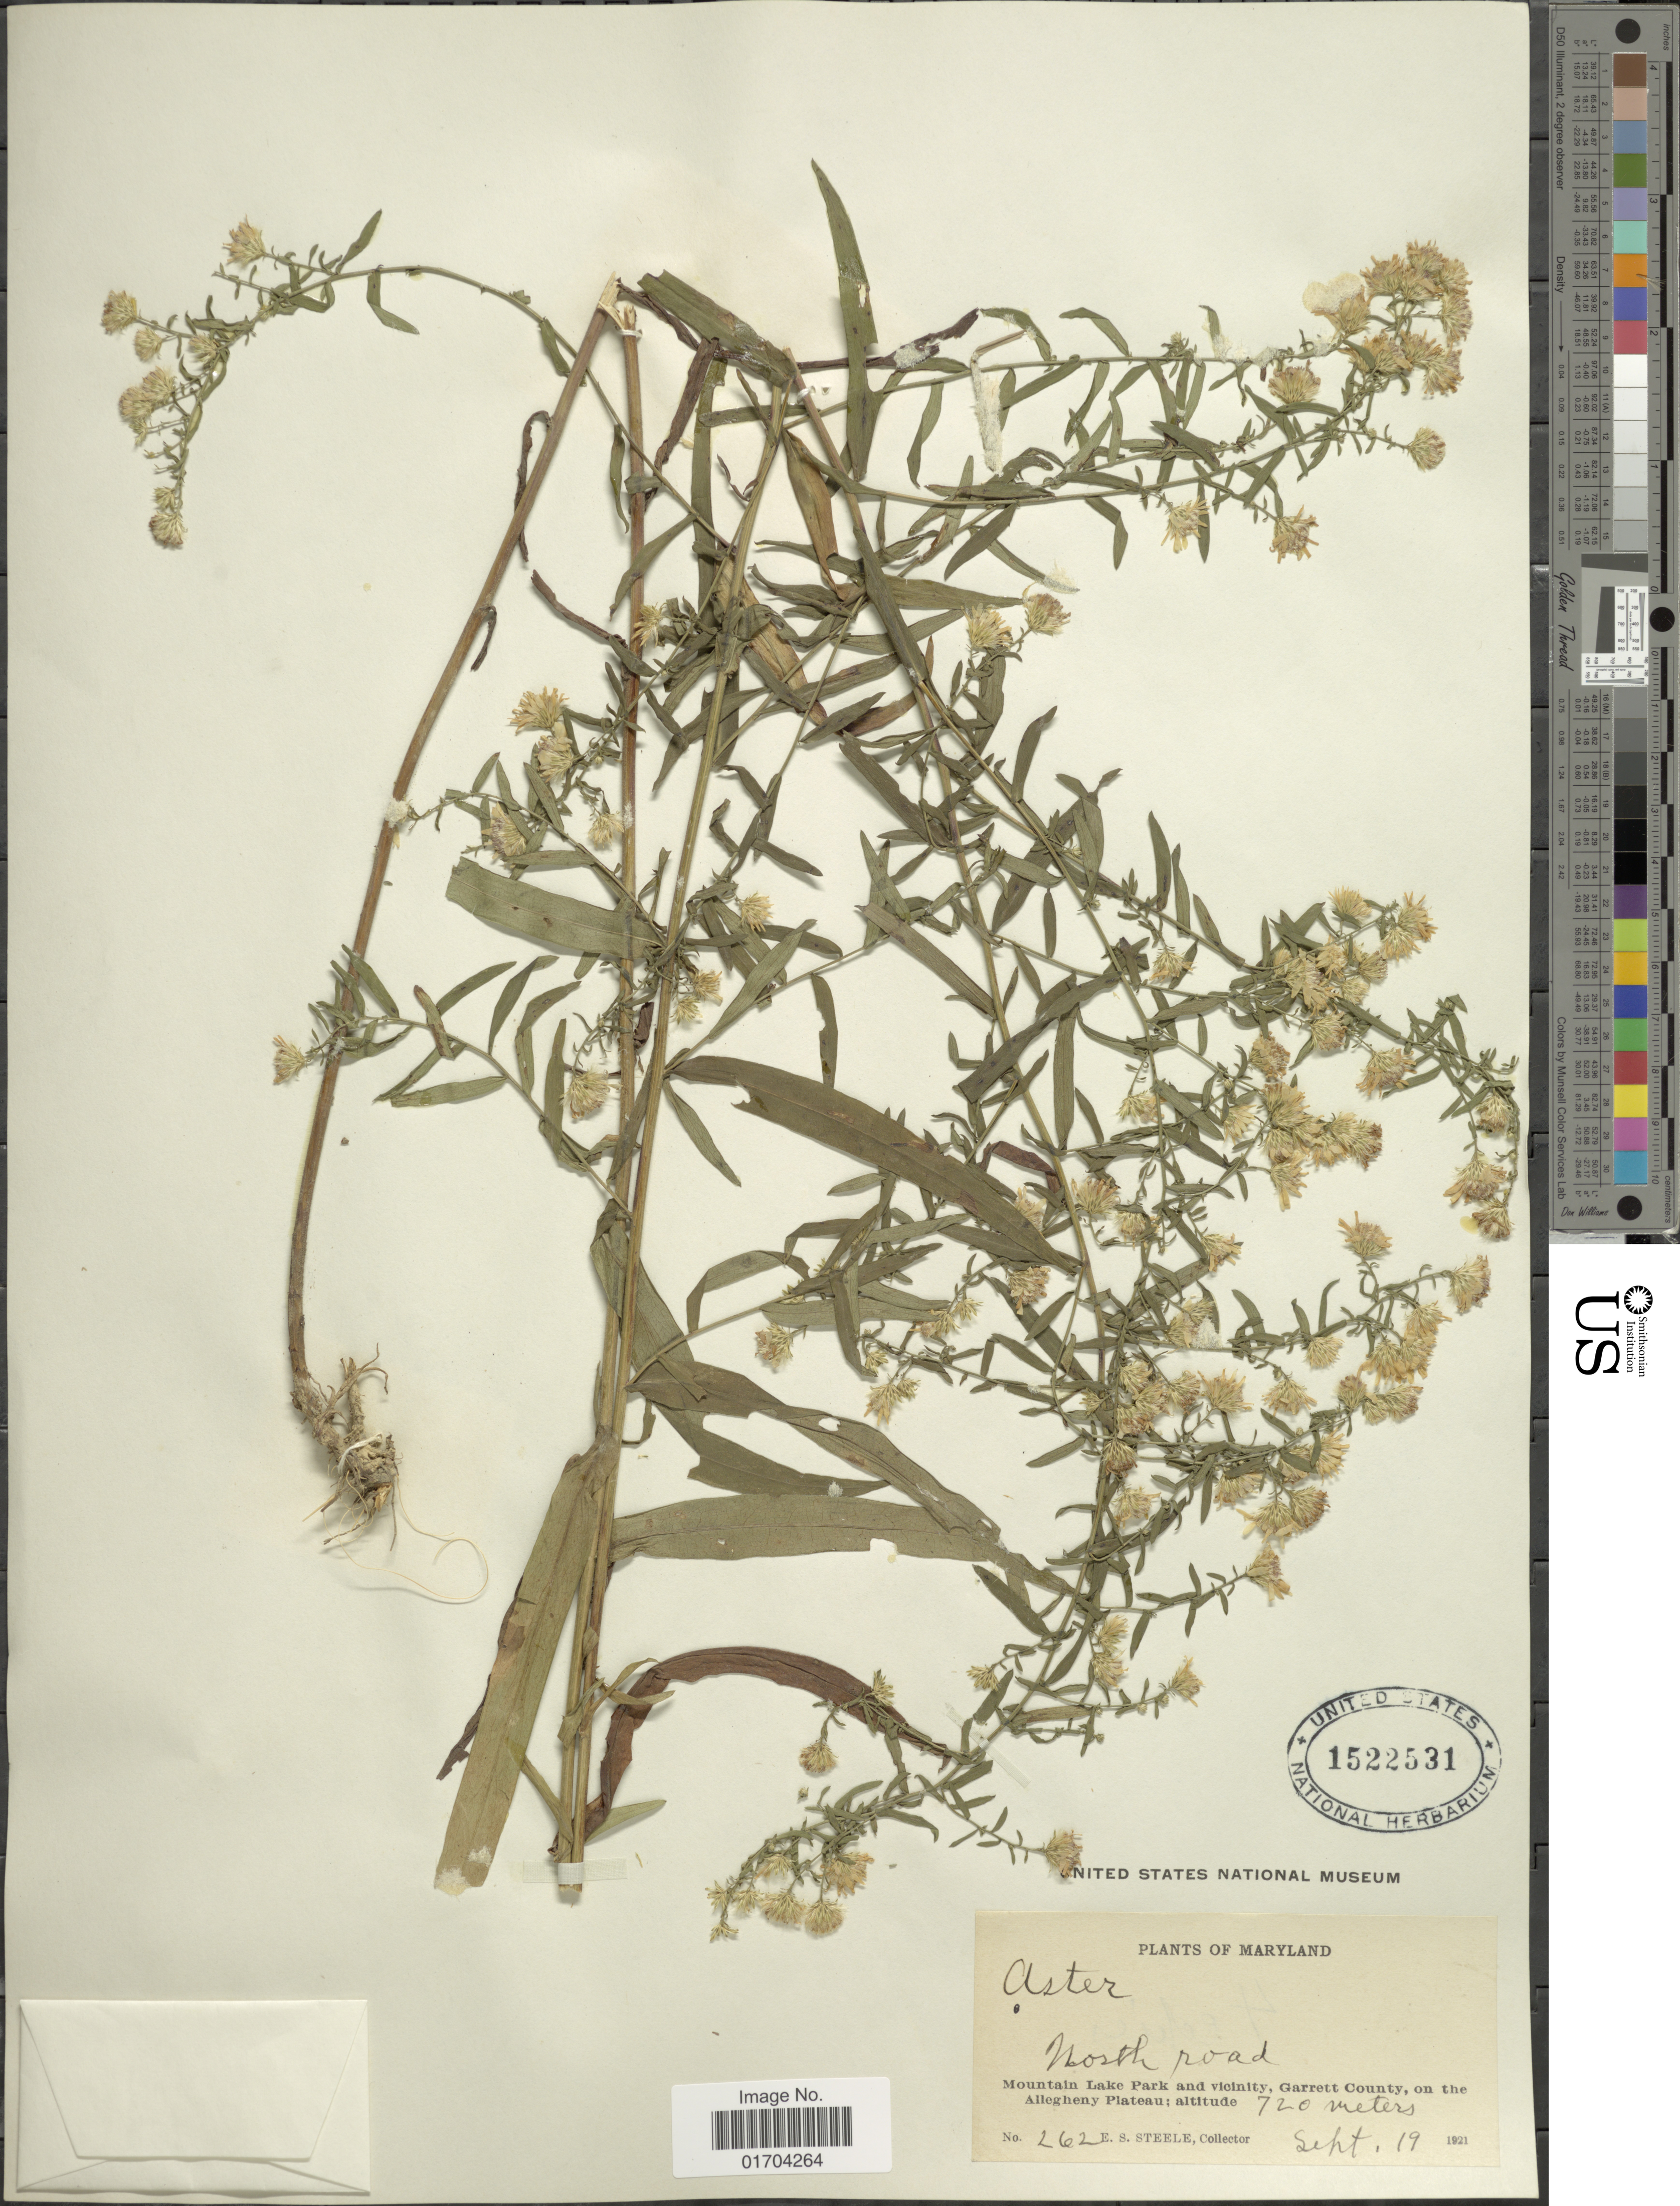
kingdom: Plantae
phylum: Tracheophyta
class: Magnoliopsida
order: Asterales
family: Asteraceae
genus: Symphyotrichum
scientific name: Symphyotrichum sp.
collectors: E. Steele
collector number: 262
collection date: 1921-09-19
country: United States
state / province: Maryland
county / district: Garrett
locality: North road, Mountain Lake Park and vicinity, Garrett County, on the Allegheny Plateau.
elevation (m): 720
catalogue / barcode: US 1522531